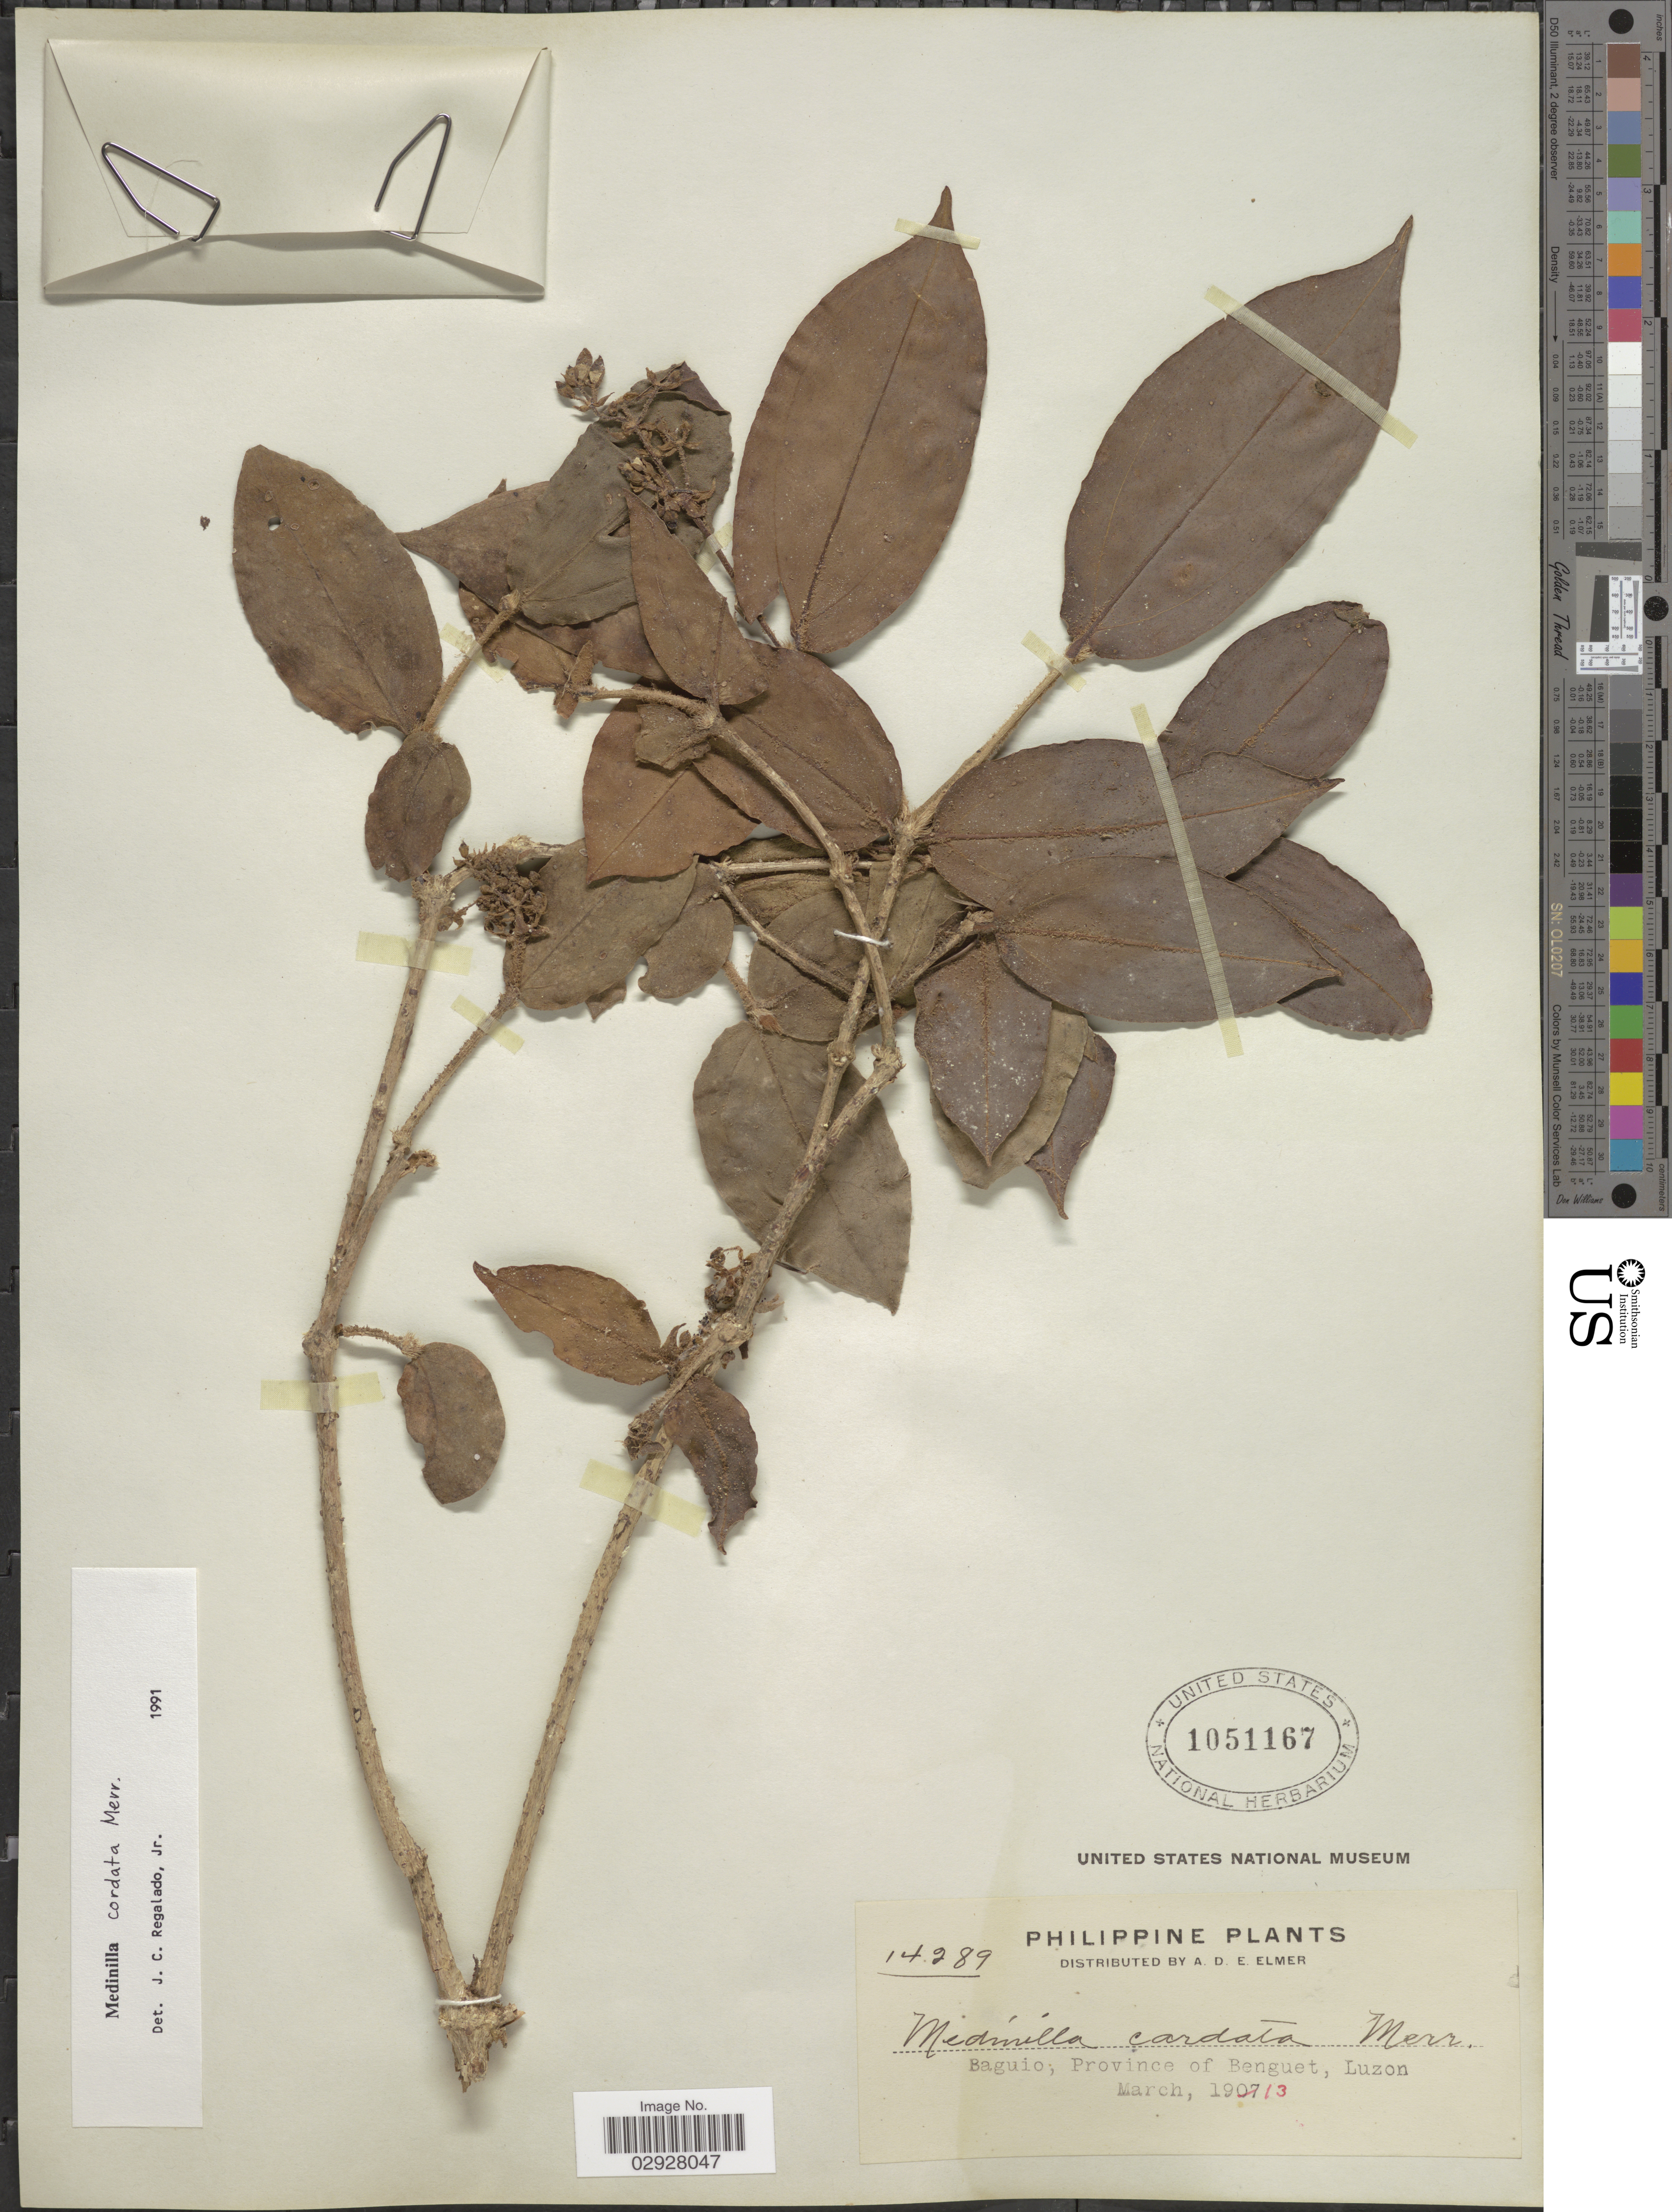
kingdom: Plantae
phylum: Tracheophyta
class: Magnoliopsida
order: Myrtales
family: Melastomataceae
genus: Medinilla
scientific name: Medinilla cordata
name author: Merr.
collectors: A. D. E. Elmer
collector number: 14289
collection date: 1913-03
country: Philippines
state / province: Cordillera (Administrative Region)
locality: Baguio, Province of Benguet, Luzon.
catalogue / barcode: US 1051167